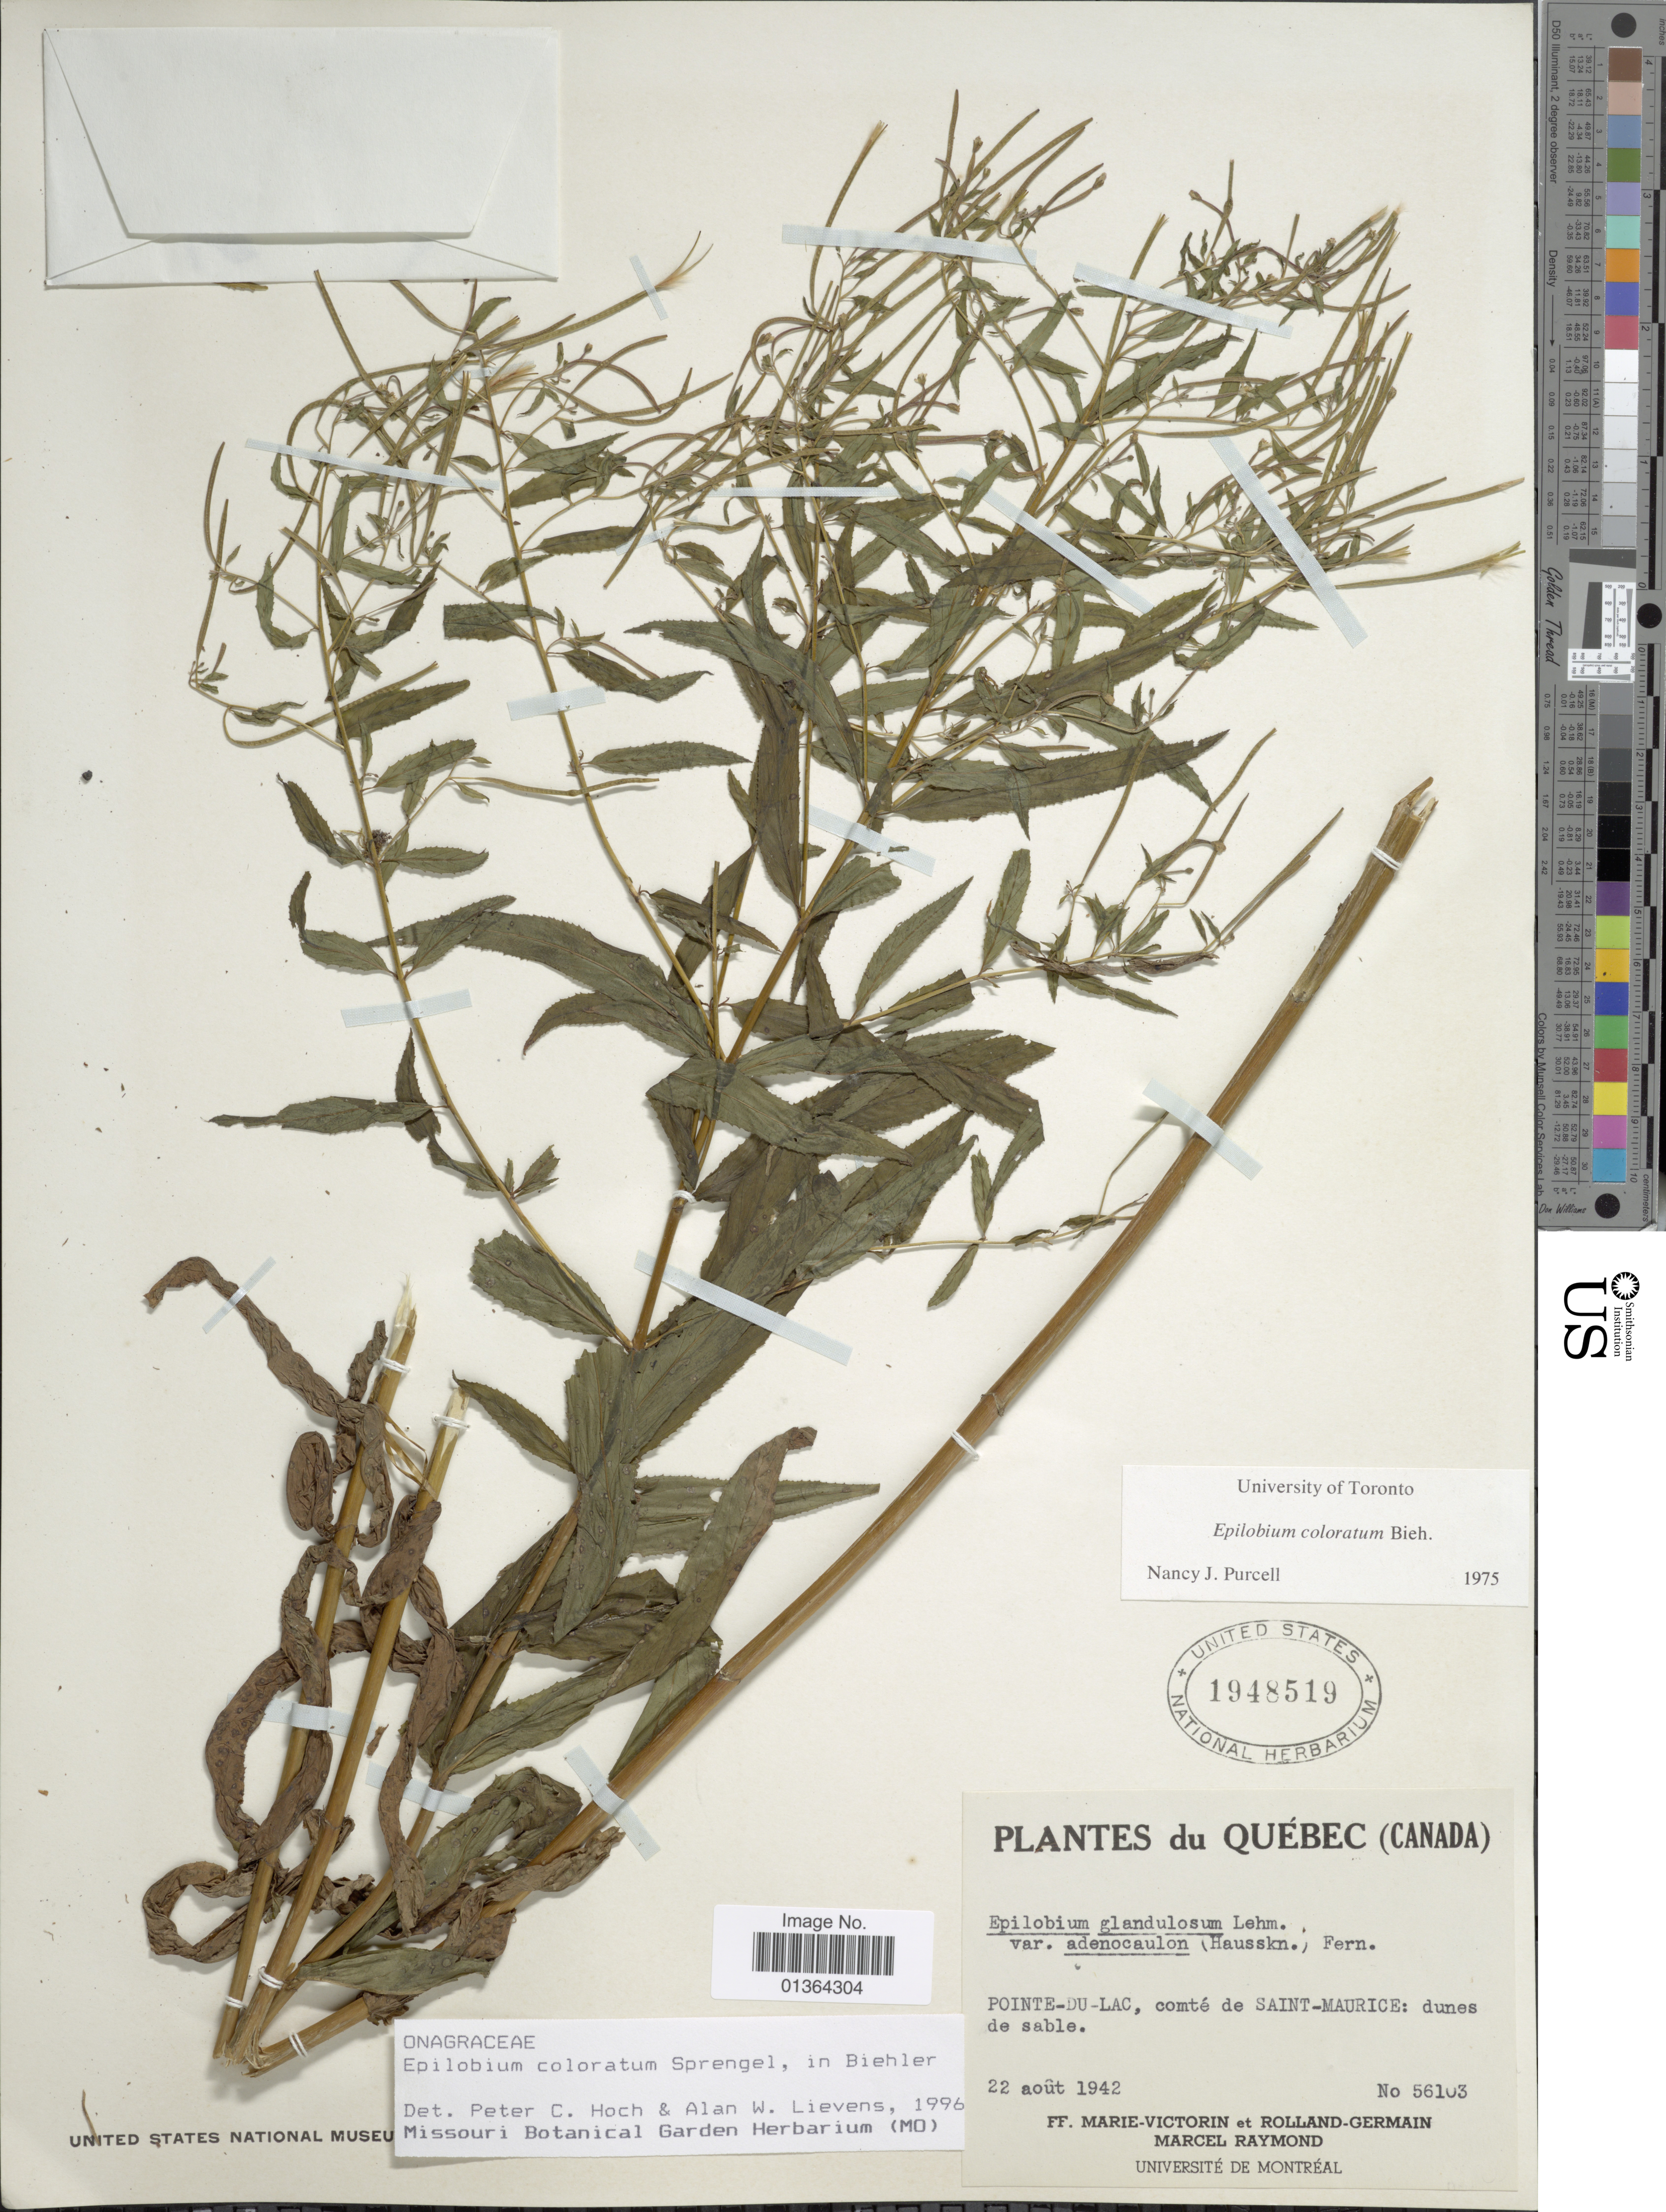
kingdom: Plantae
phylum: Tracheophyta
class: Magnoliopsida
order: Myrtales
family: Onagraceae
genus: Epilobium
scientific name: Epilobium coloratum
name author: Biehler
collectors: Fr. Marie-Victorin, Rolland-Germain & M. Raymond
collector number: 56103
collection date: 1942-08-22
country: Canada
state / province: Quebec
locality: Pointe-du-Lac, comté de Saint-Maurice: dunes de sable.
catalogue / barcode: US 1948519